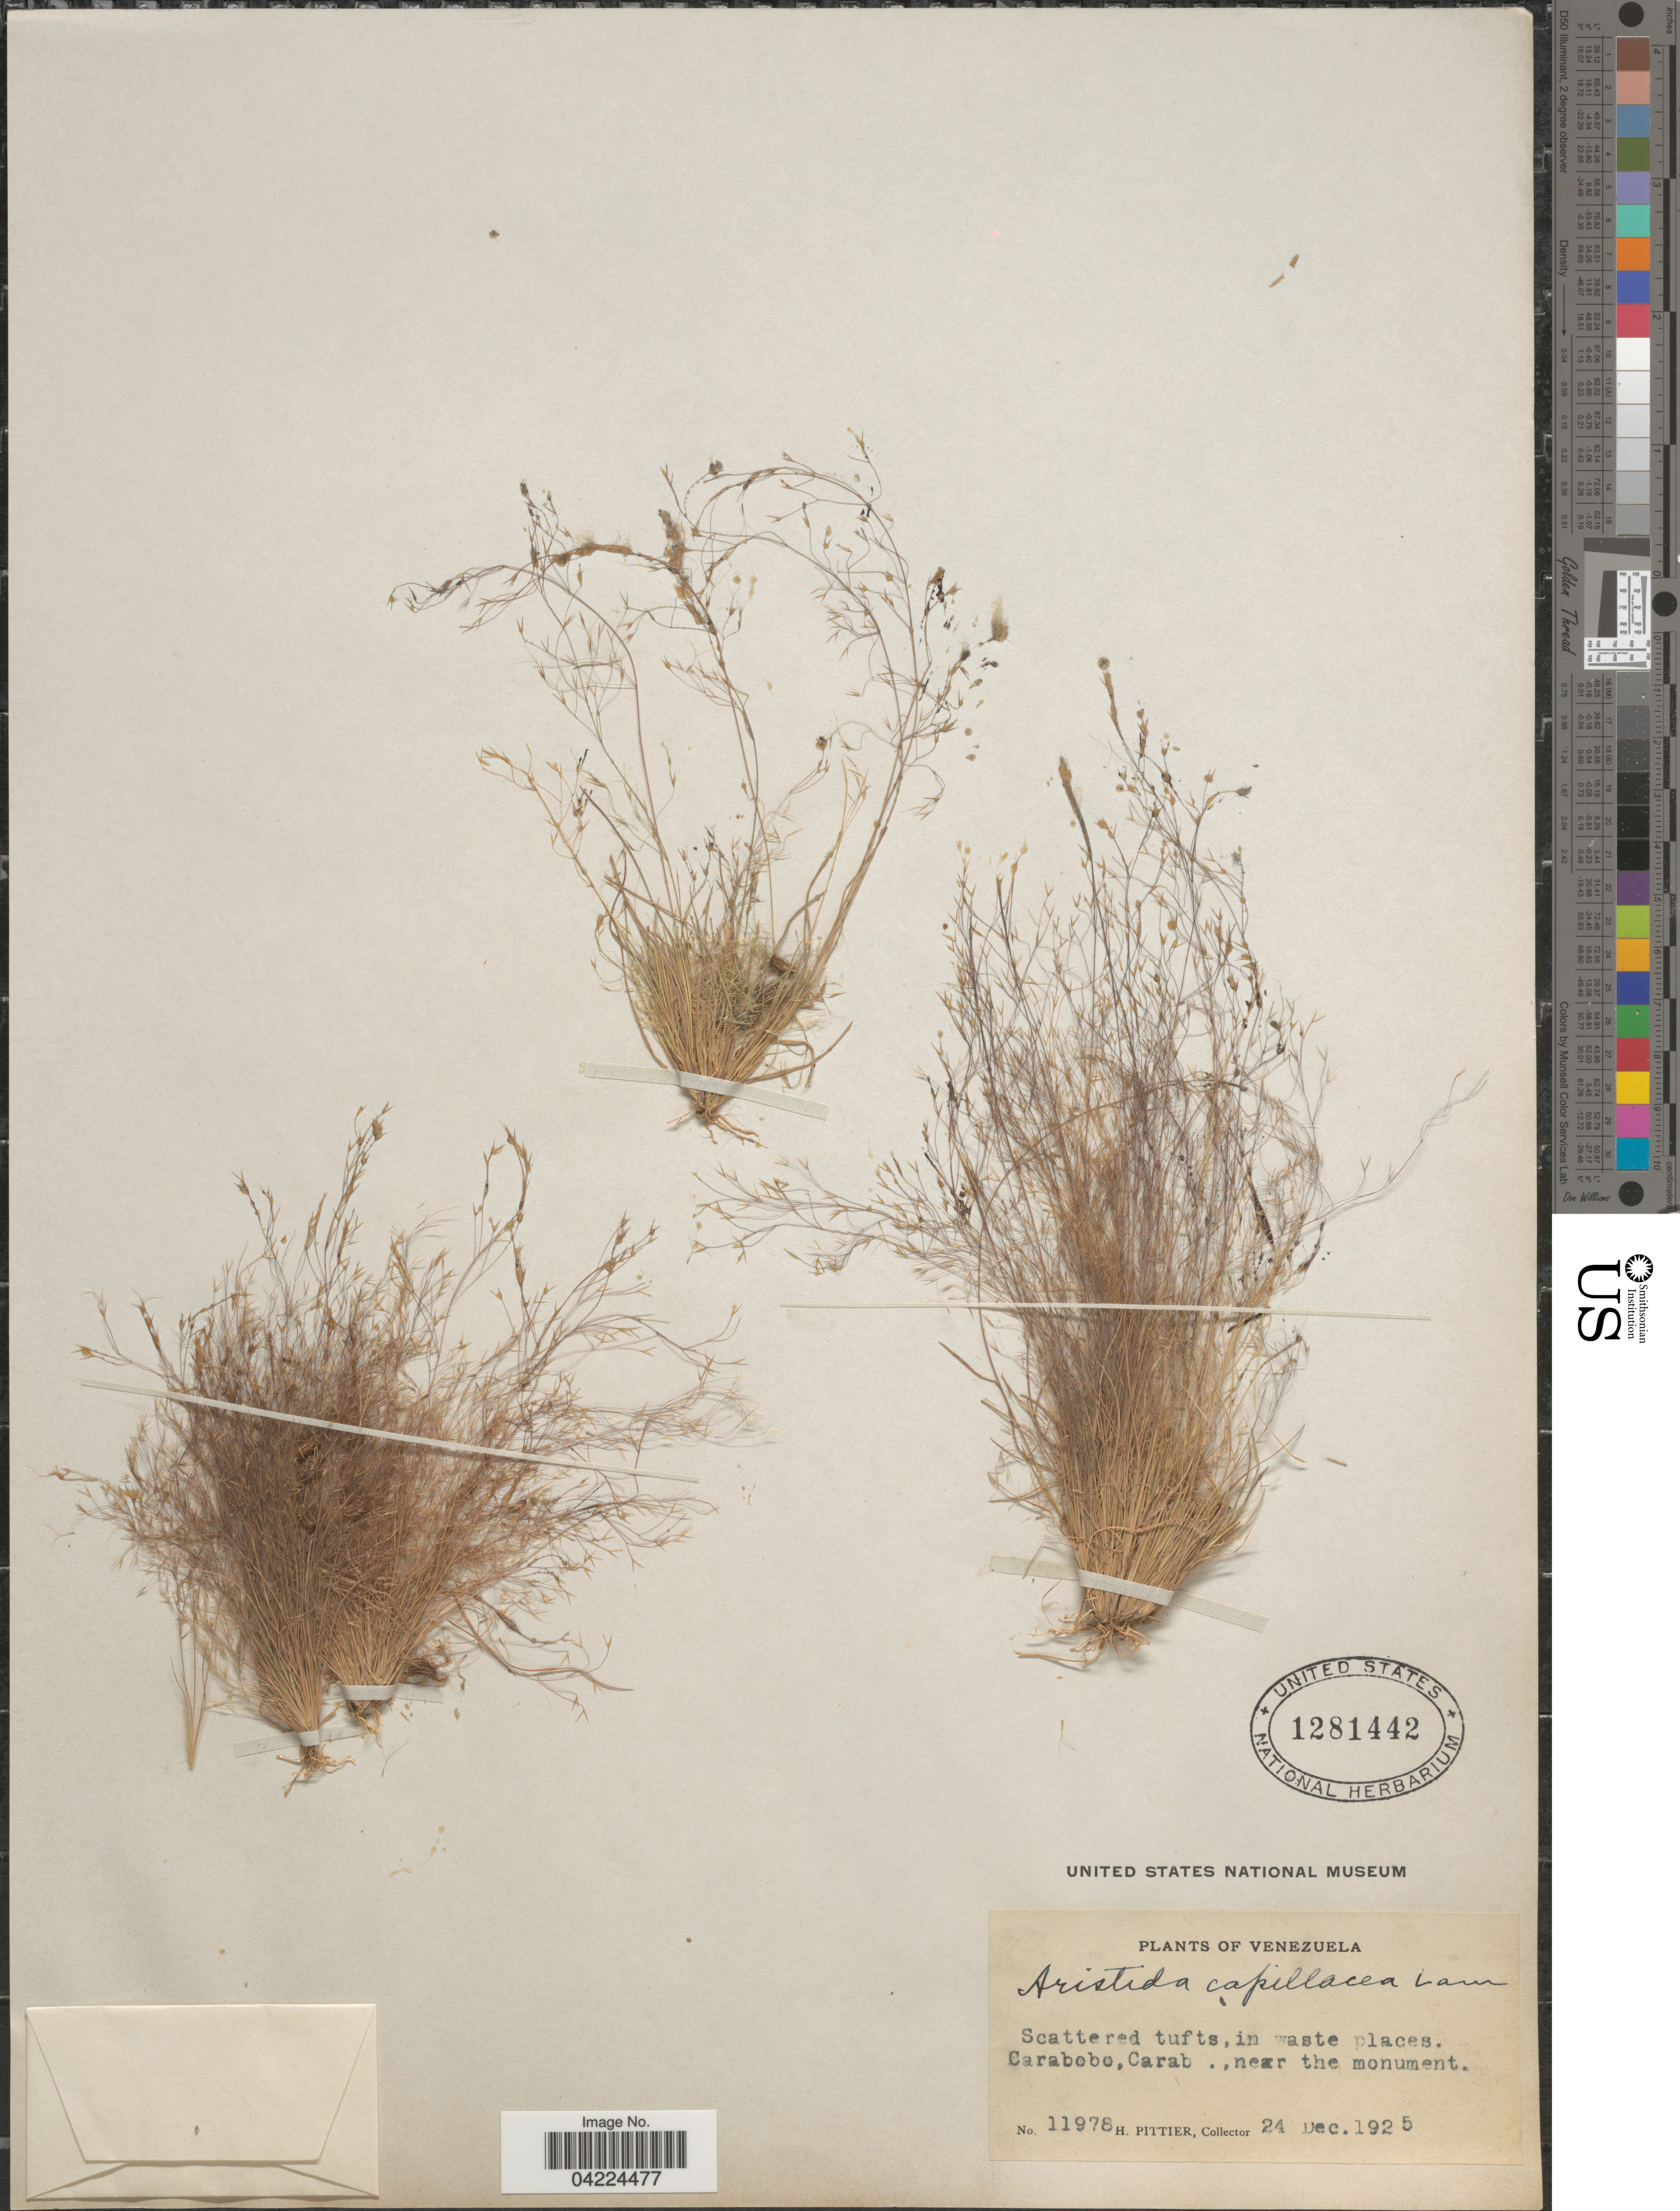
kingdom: Plantae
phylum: Tracheophyta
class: Liliopsida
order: Poales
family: Poaceae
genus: Aristida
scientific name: Aristida capillacea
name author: Lam.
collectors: H. F. Pittier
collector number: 11978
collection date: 1925-12-24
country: Venezuela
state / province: Carabobo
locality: Carab .,near the monument.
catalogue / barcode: US 1281442